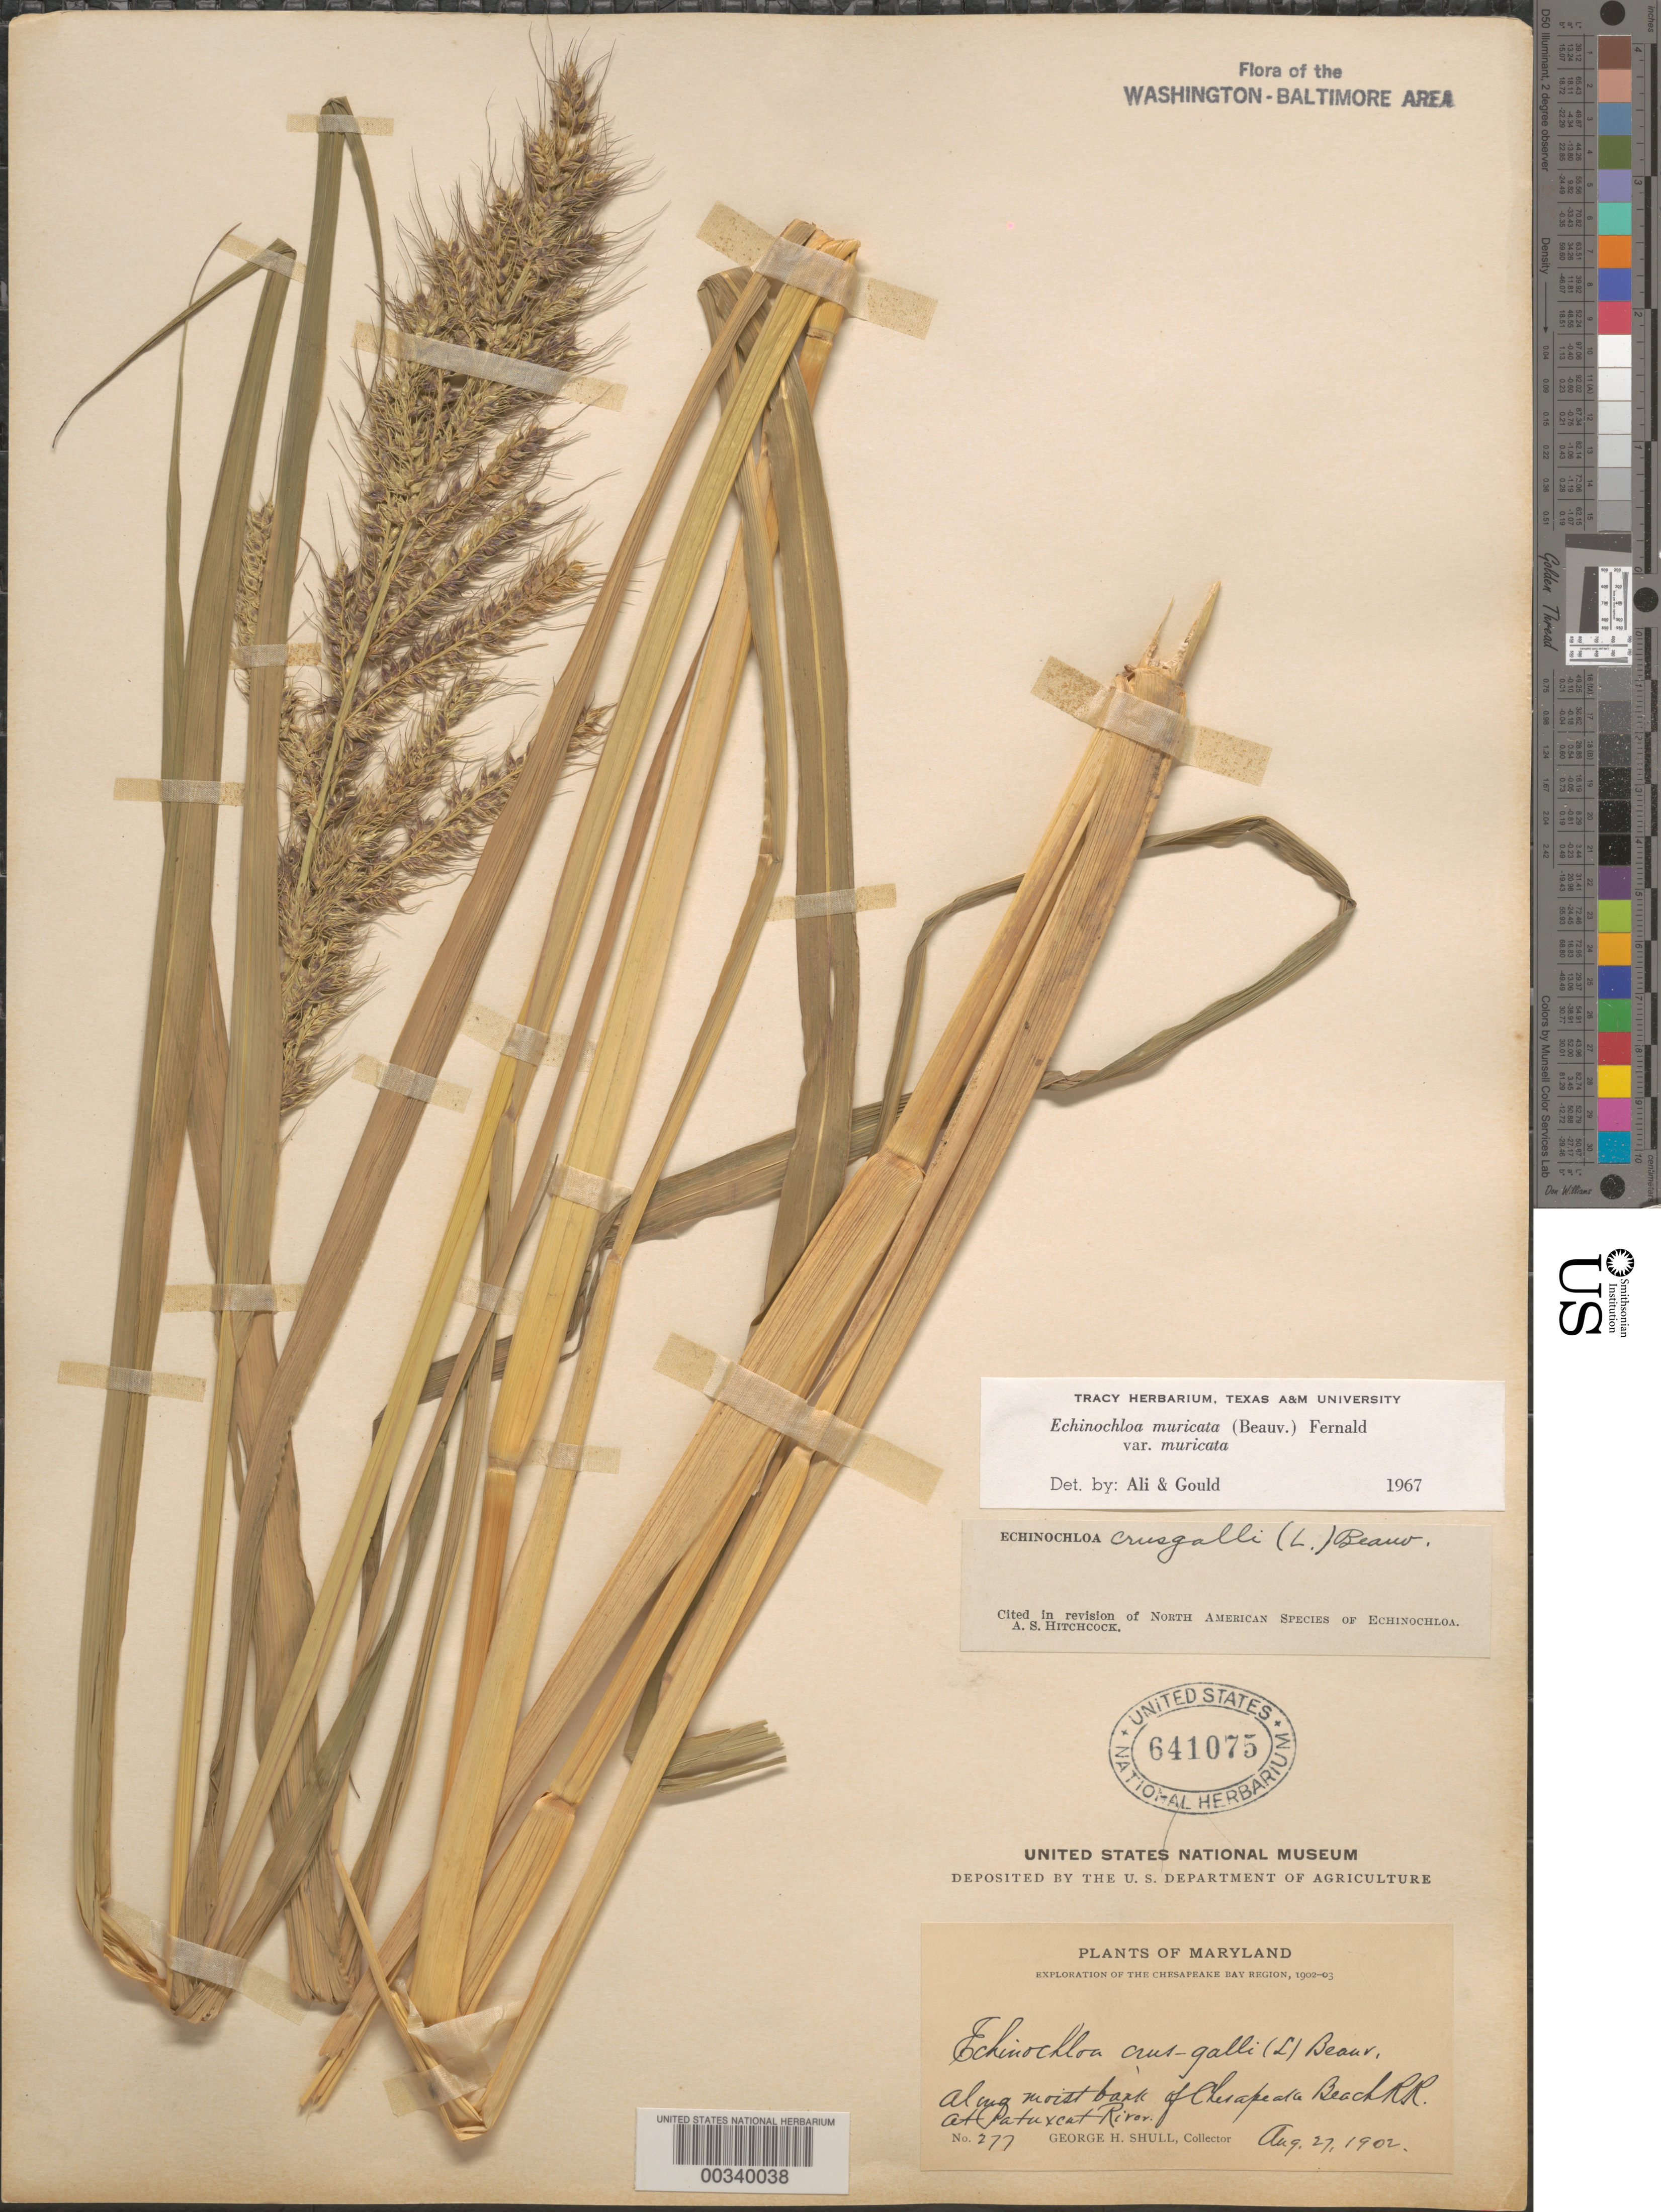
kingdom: Plantae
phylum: Tracheophyta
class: Liliopsida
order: Poales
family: Poaceae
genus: Echinochloa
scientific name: Echinochloa muricata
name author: (P. Beauv.) Fernald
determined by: Ali, M. A.; Gould, F. W.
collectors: G. H. Shull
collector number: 277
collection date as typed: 27 Aug 1902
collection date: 1902-08-27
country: United States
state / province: Maryland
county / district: Prince George's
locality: Chesapeake Beach R.r., at Patuxent River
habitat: Along moist bar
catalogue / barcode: US 641075